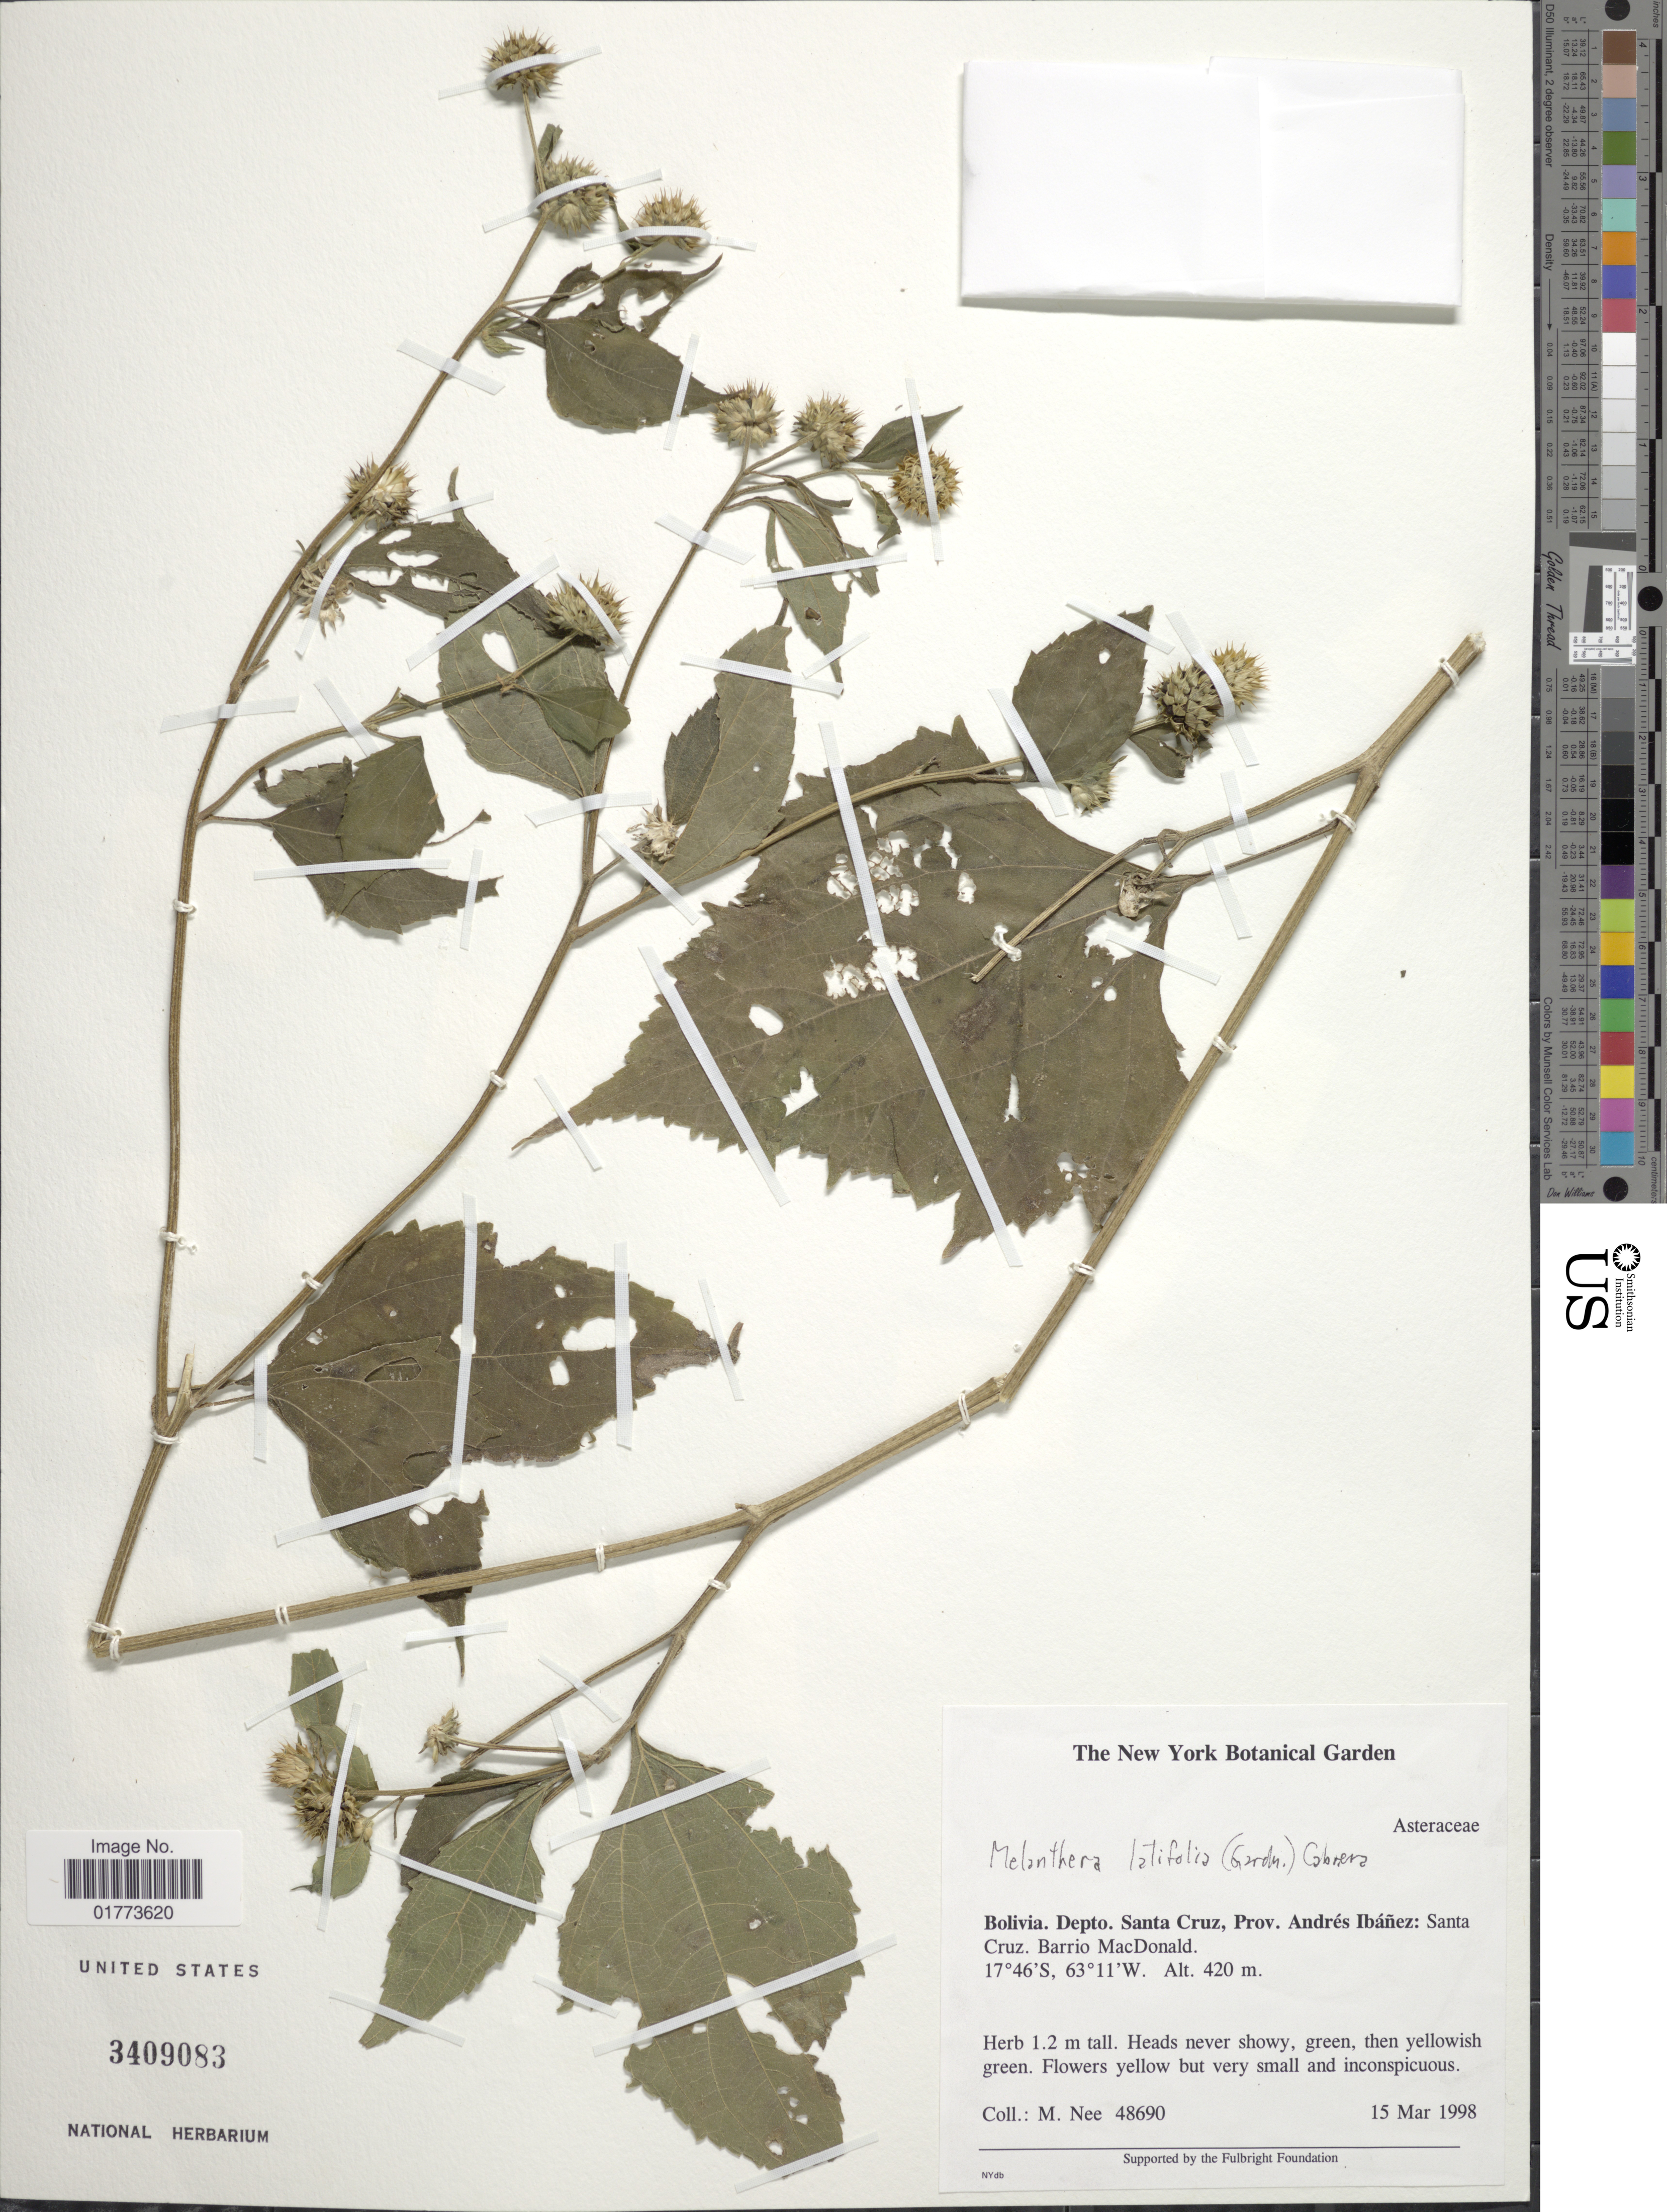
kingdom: Plantae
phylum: Tracheophyta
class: Magnoliopsida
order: Asterales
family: Asteraceae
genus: Melanthera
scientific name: Melanthera latifolia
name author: (Gardner)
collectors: M. Nee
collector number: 48690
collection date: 1998-03-15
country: Bolivia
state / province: Santa Cruz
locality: Prov. Andrés Ibáñez: Santa Cruz. Barrio MacDonald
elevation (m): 420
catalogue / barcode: US 3409083